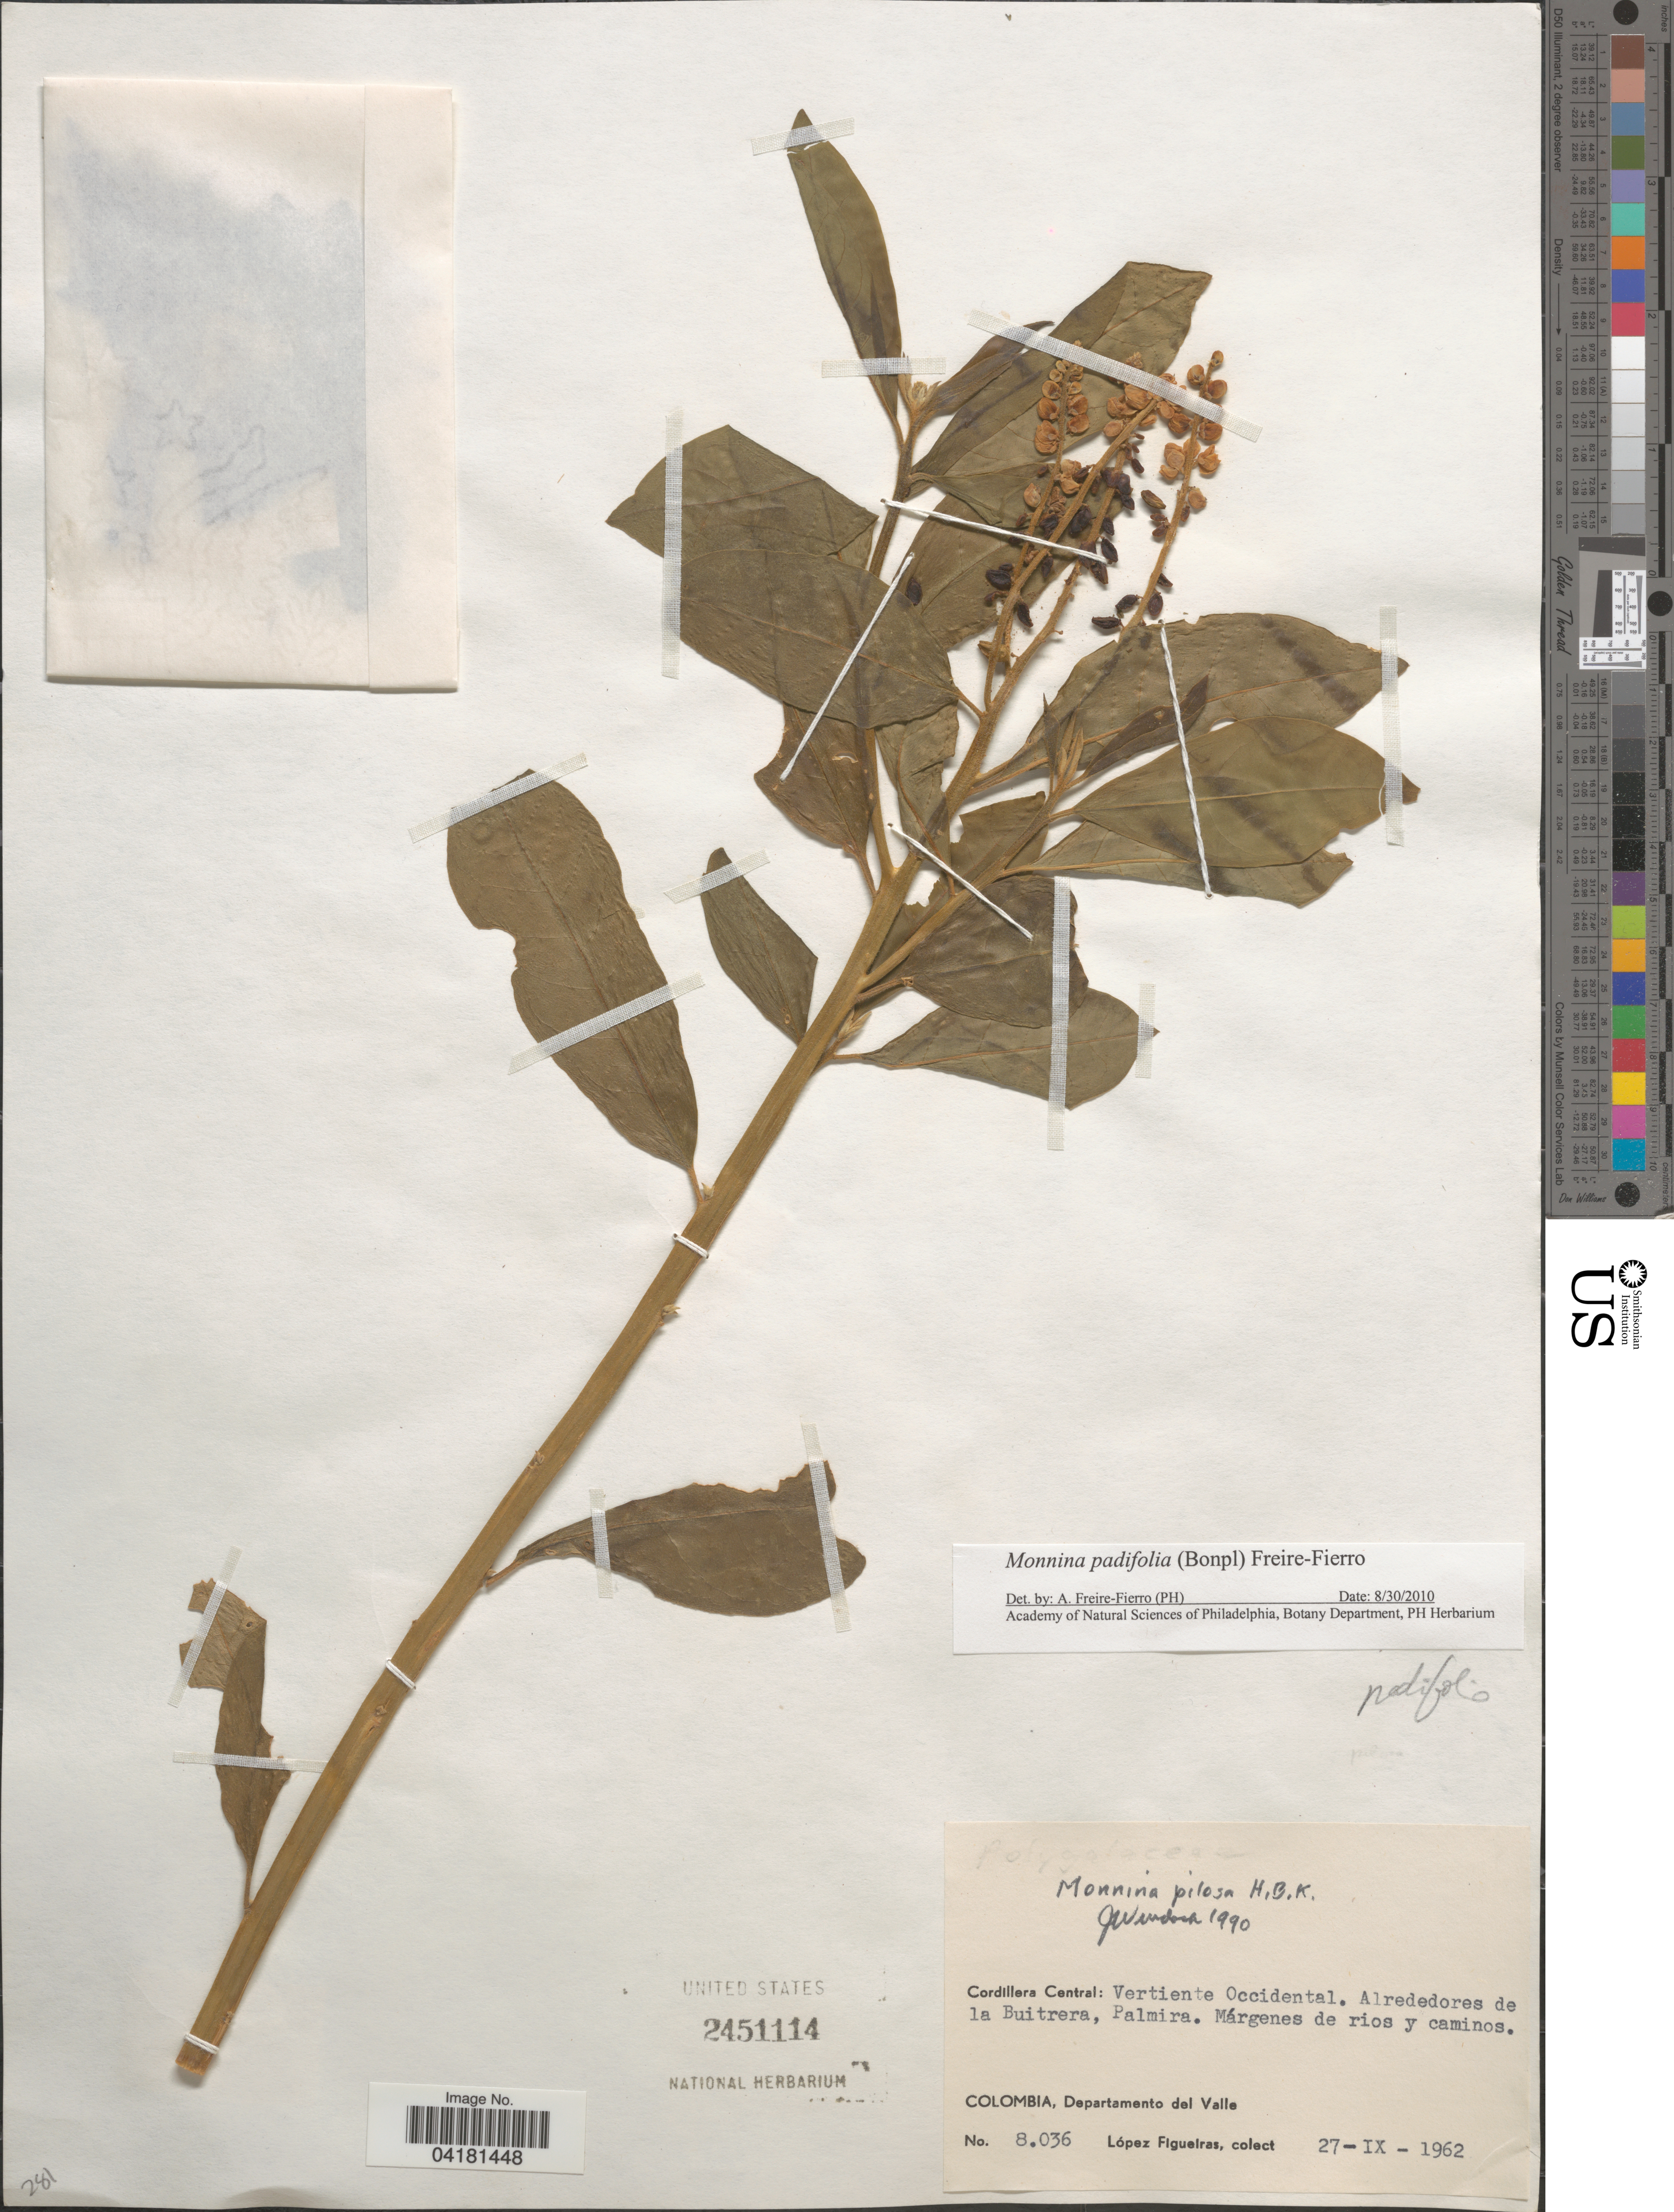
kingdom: Plantae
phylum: Tracheophyta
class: Magnoliopsida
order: Fabales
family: Polygalaceae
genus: Monnina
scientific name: Monnina padifolia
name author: (Bonpl.) Freire-Fierro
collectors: M. López Figueiras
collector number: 8036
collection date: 1962-09-27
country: Colombia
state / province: Valle del Cauca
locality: Cordillera Central: Vertiente Occidental. Alrededores de la Buitrera, Palmira. Márgenes de rios y caminos. Departamento del Valle.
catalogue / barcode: US 2451114